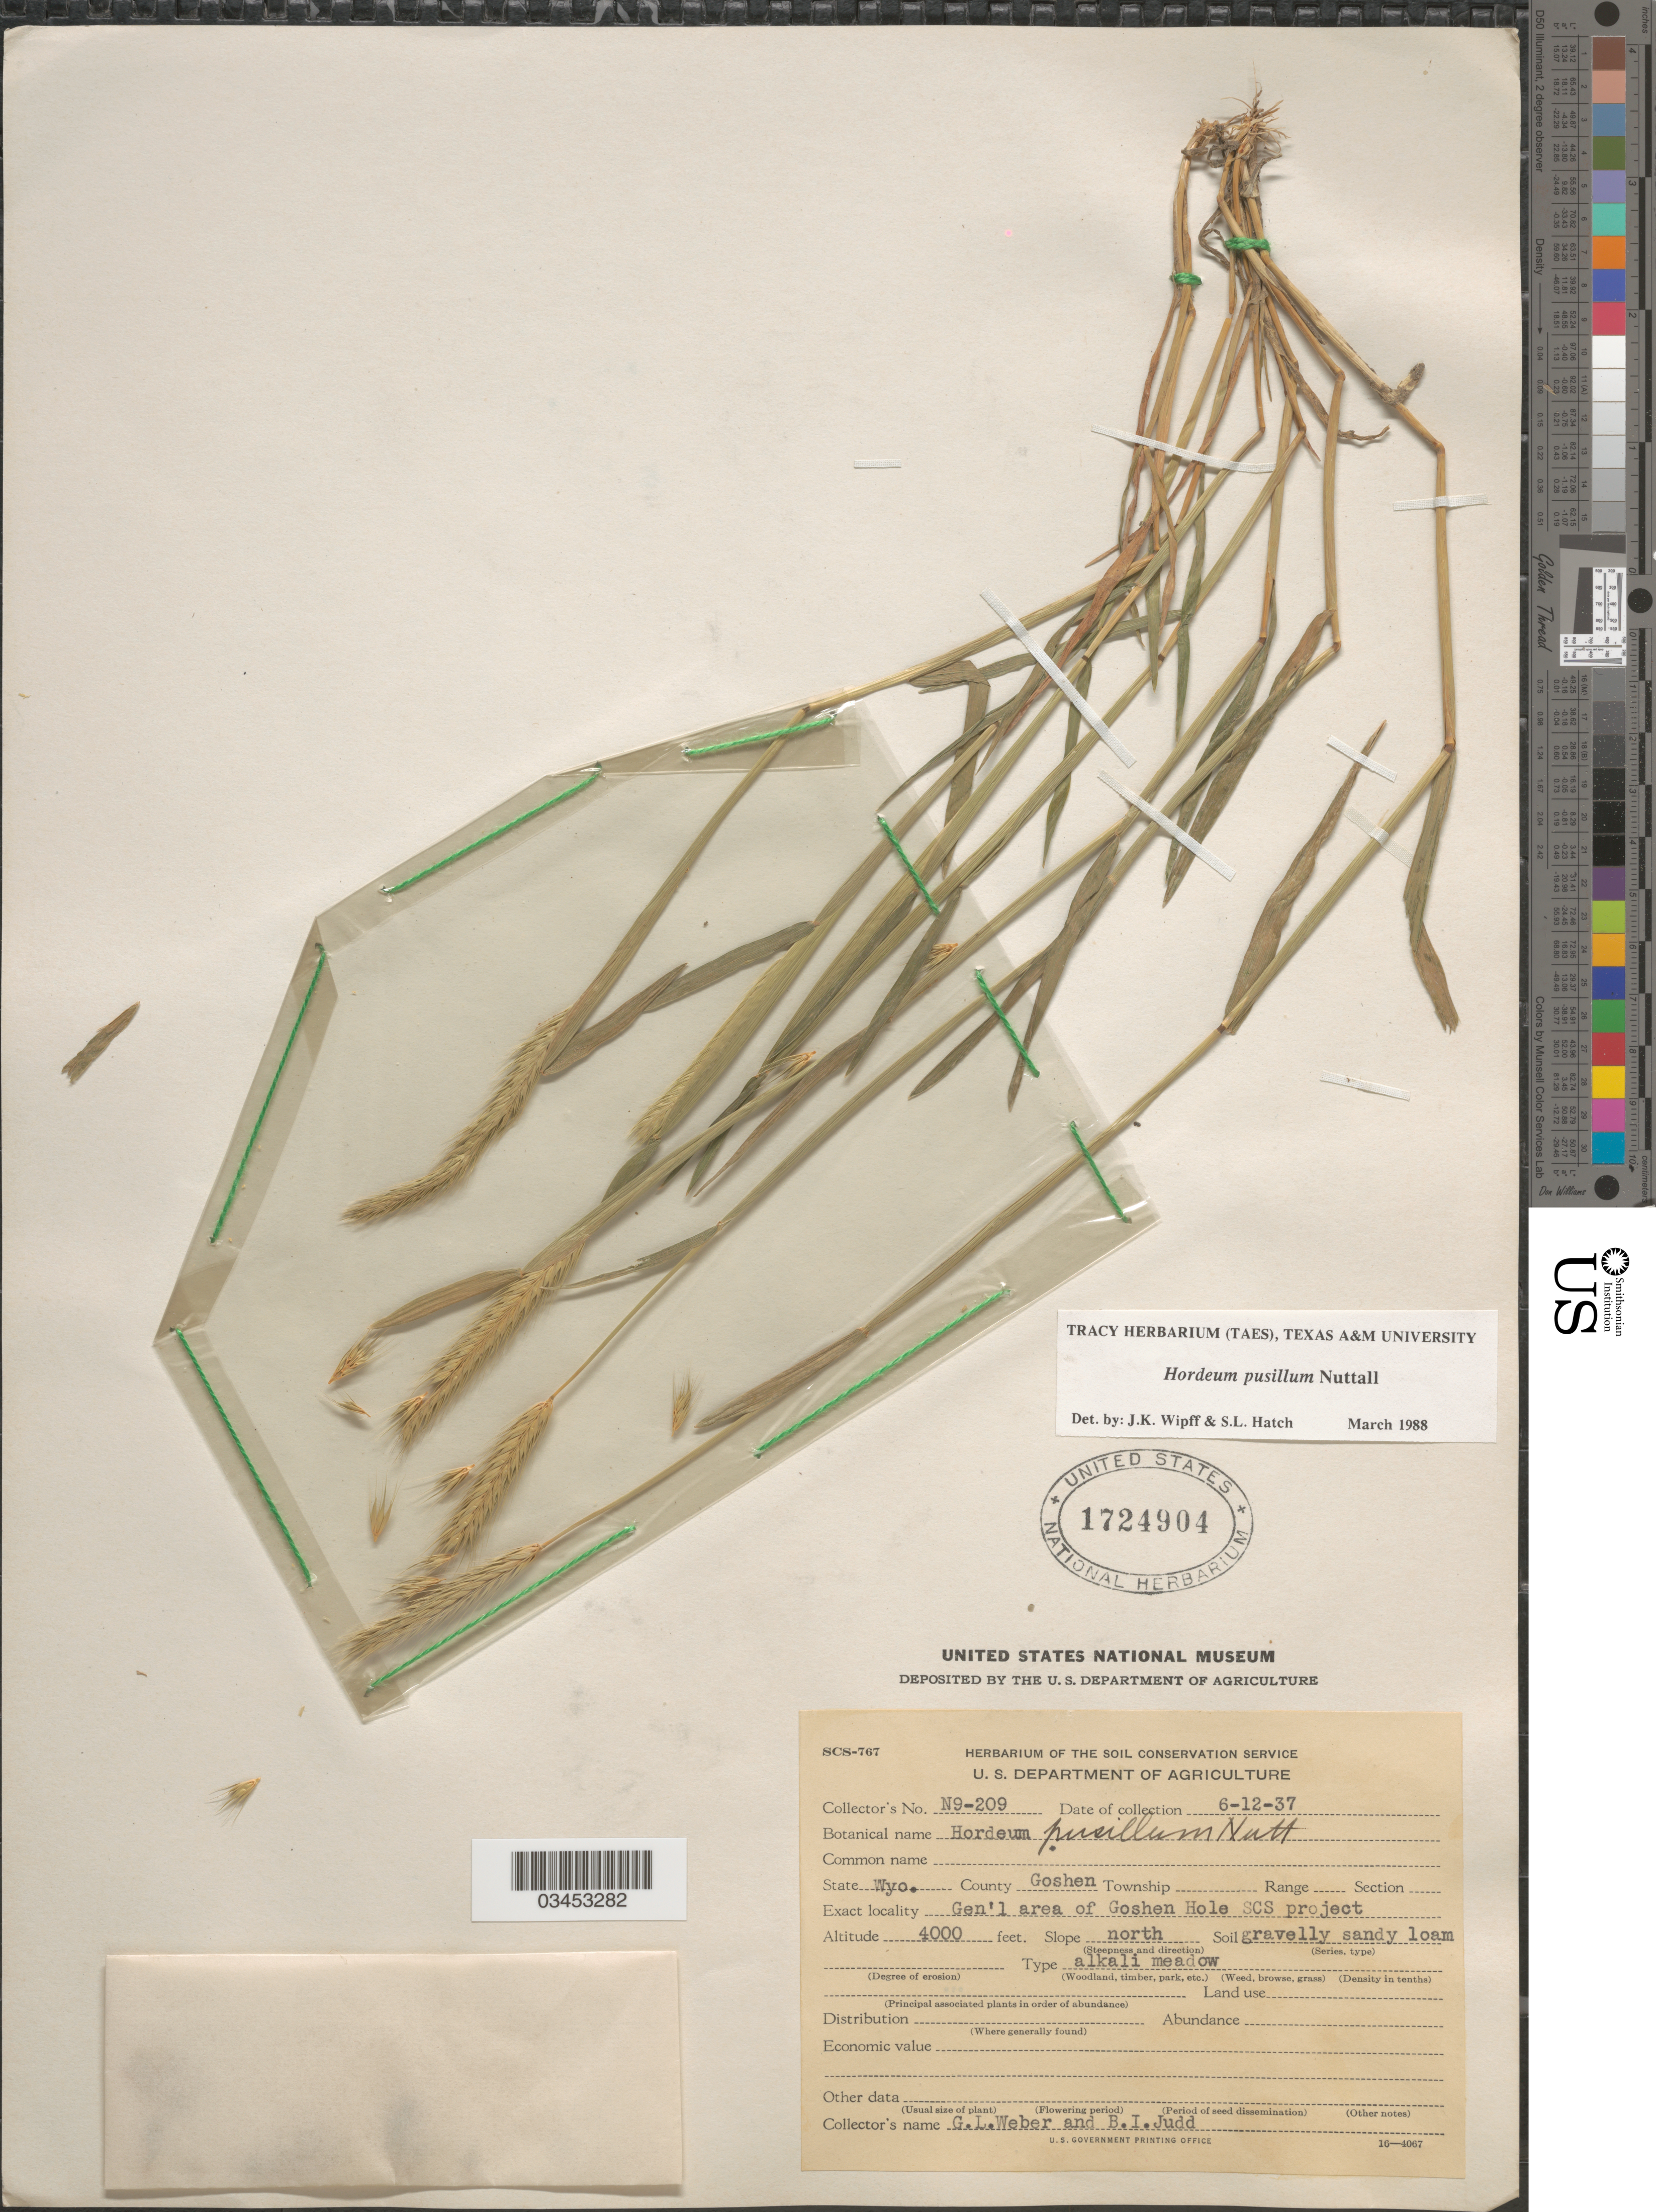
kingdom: Plantae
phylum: Tracheophyta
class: Liliopsida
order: Poales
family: Poaceae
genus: Hordeum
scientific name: Hordeum pusillum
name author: Nutt.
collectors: G. Weber & B. Judd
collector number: N9-209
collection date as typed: Transcribed d/m/y: 12/6/37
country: United States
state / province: Wyoming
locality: County Goshen. Gen'l area of Goshen Hole SCS project. Slope north.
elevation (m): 1219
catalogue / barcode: US 1724904